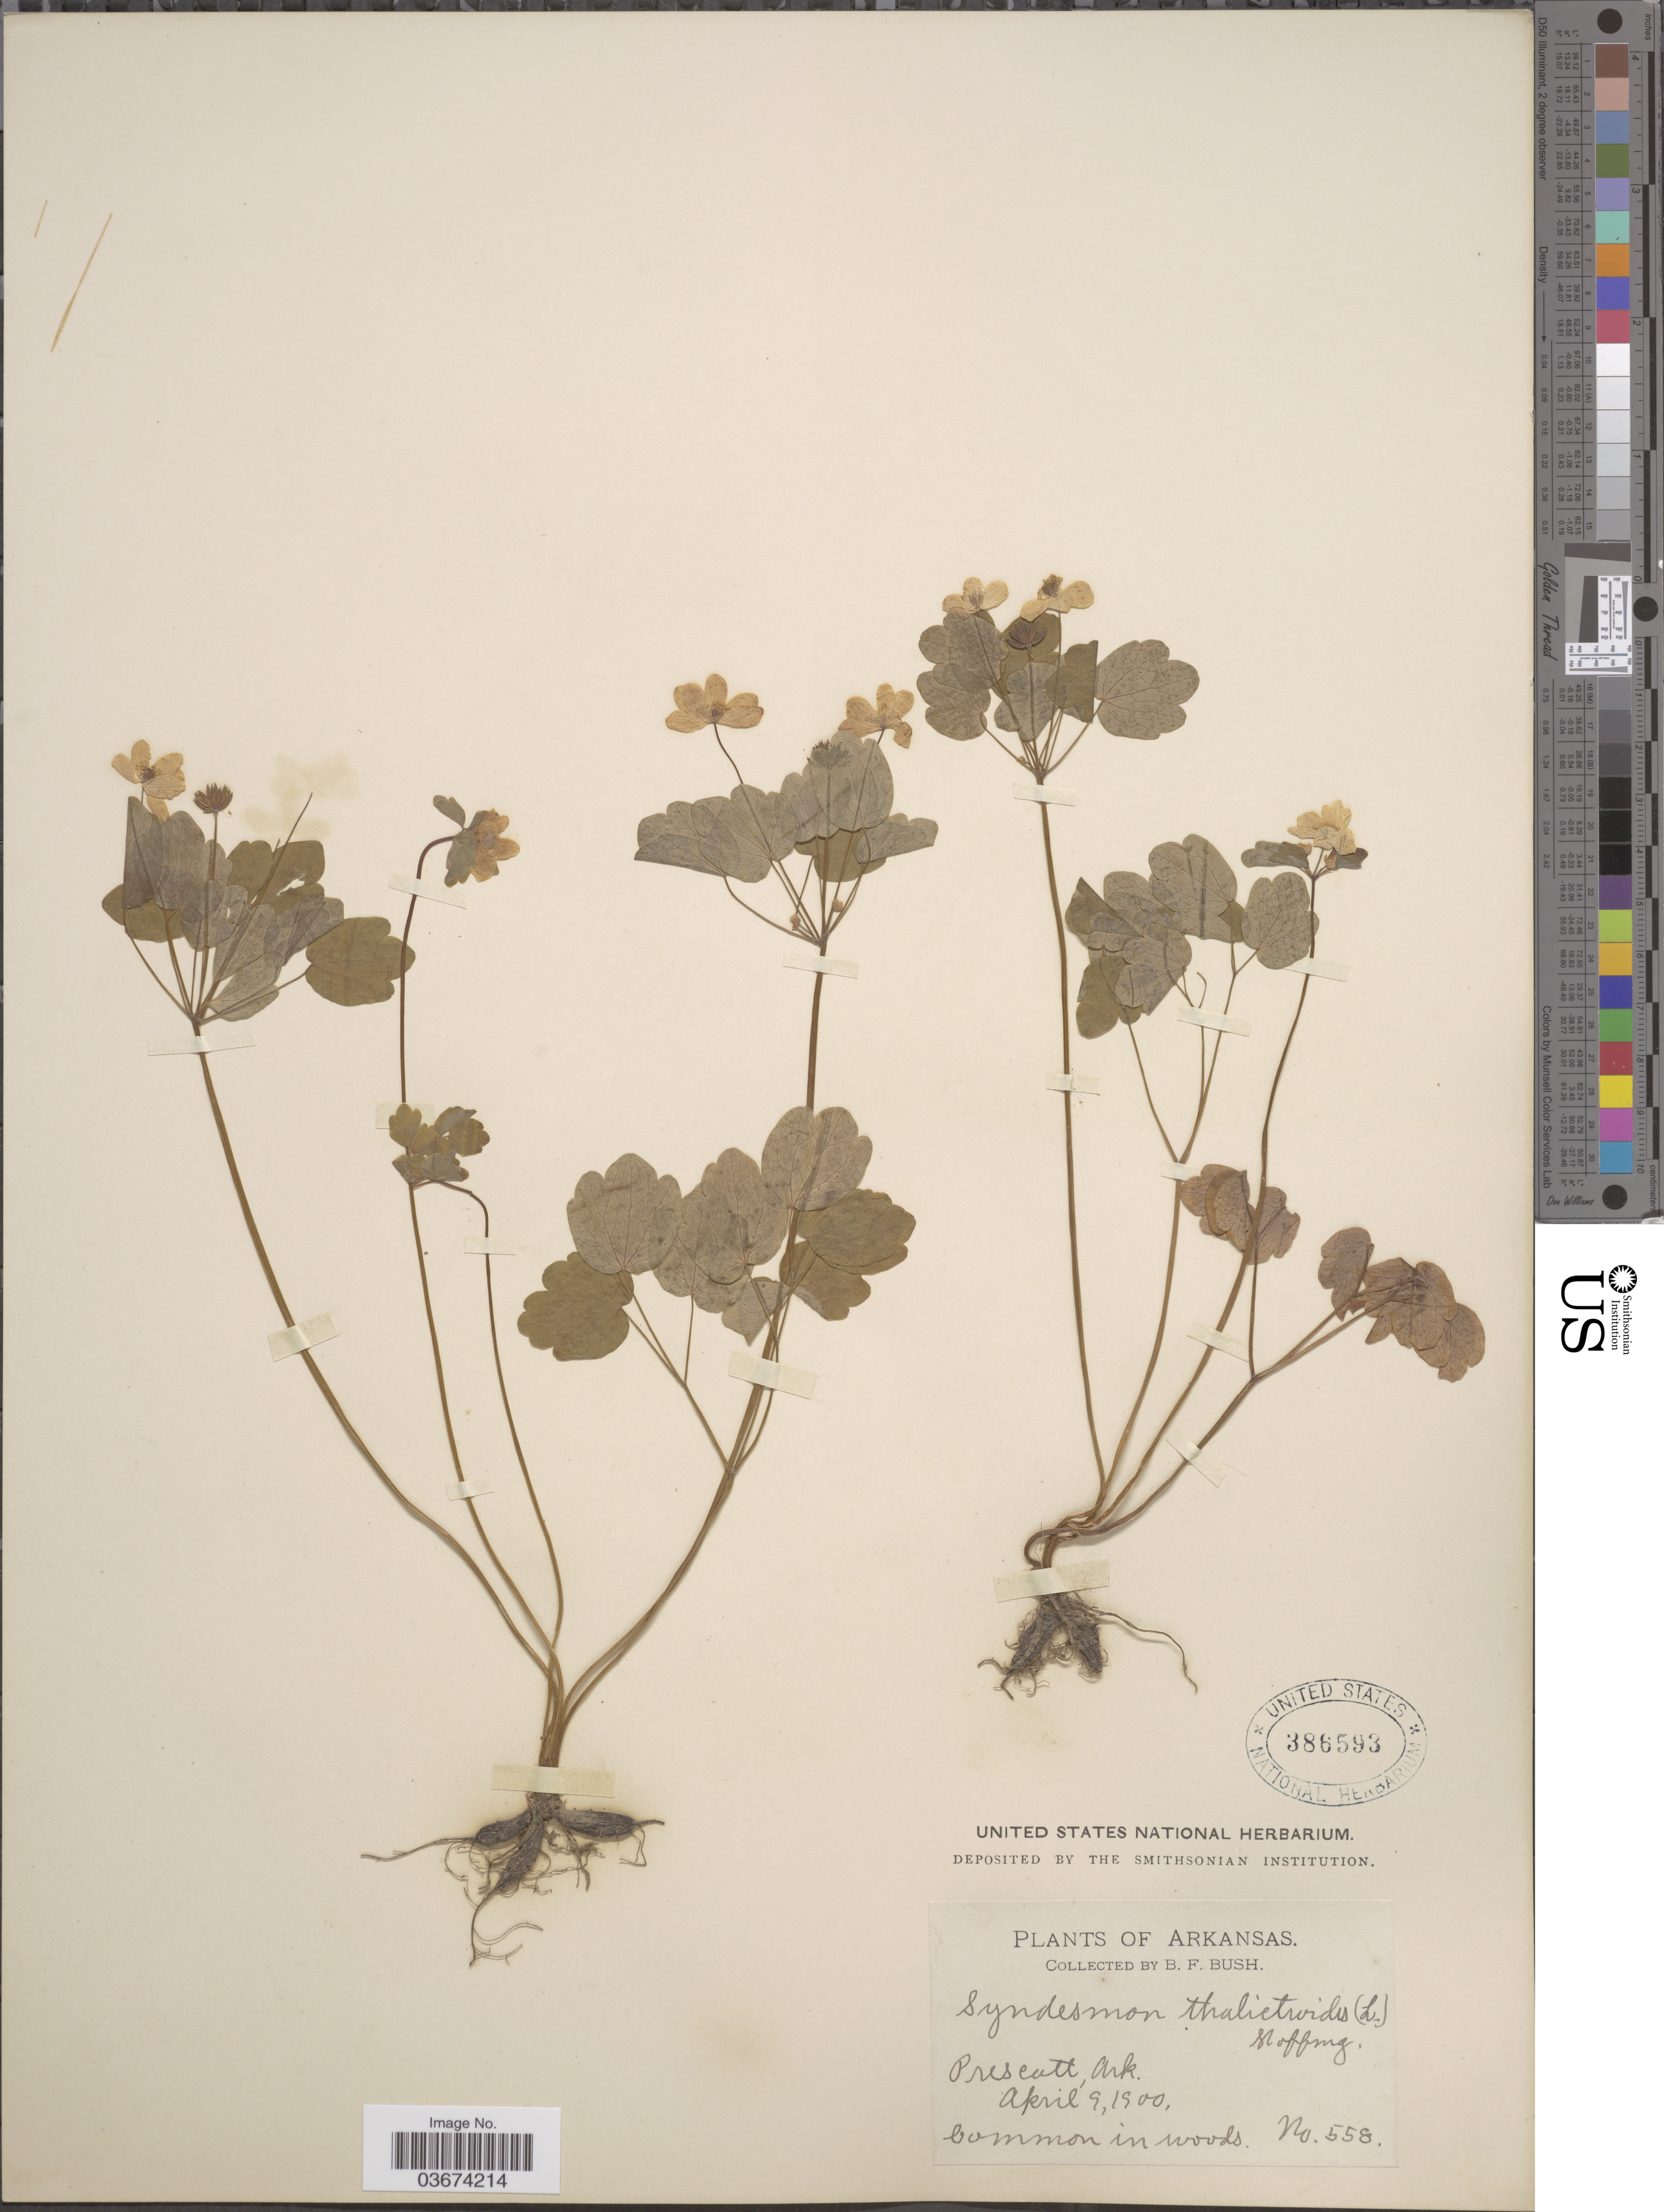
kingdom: Plantae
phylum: Tracheophyta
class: Magnoliopsida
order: Ranunculales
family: Ranunculaceae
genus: Thalictrum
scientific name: Thalictrum thalictroides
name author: (L.) A.J. Eames & B. Boivin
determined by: Strong, M. T., (US), Smithsonian Institution - National Museum of Natural History (UNITED STATES)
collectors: B. F. Bush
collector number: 558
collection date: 1900-04-09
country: United States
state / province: Arkansas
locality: Prescott.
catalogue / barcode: US 386593